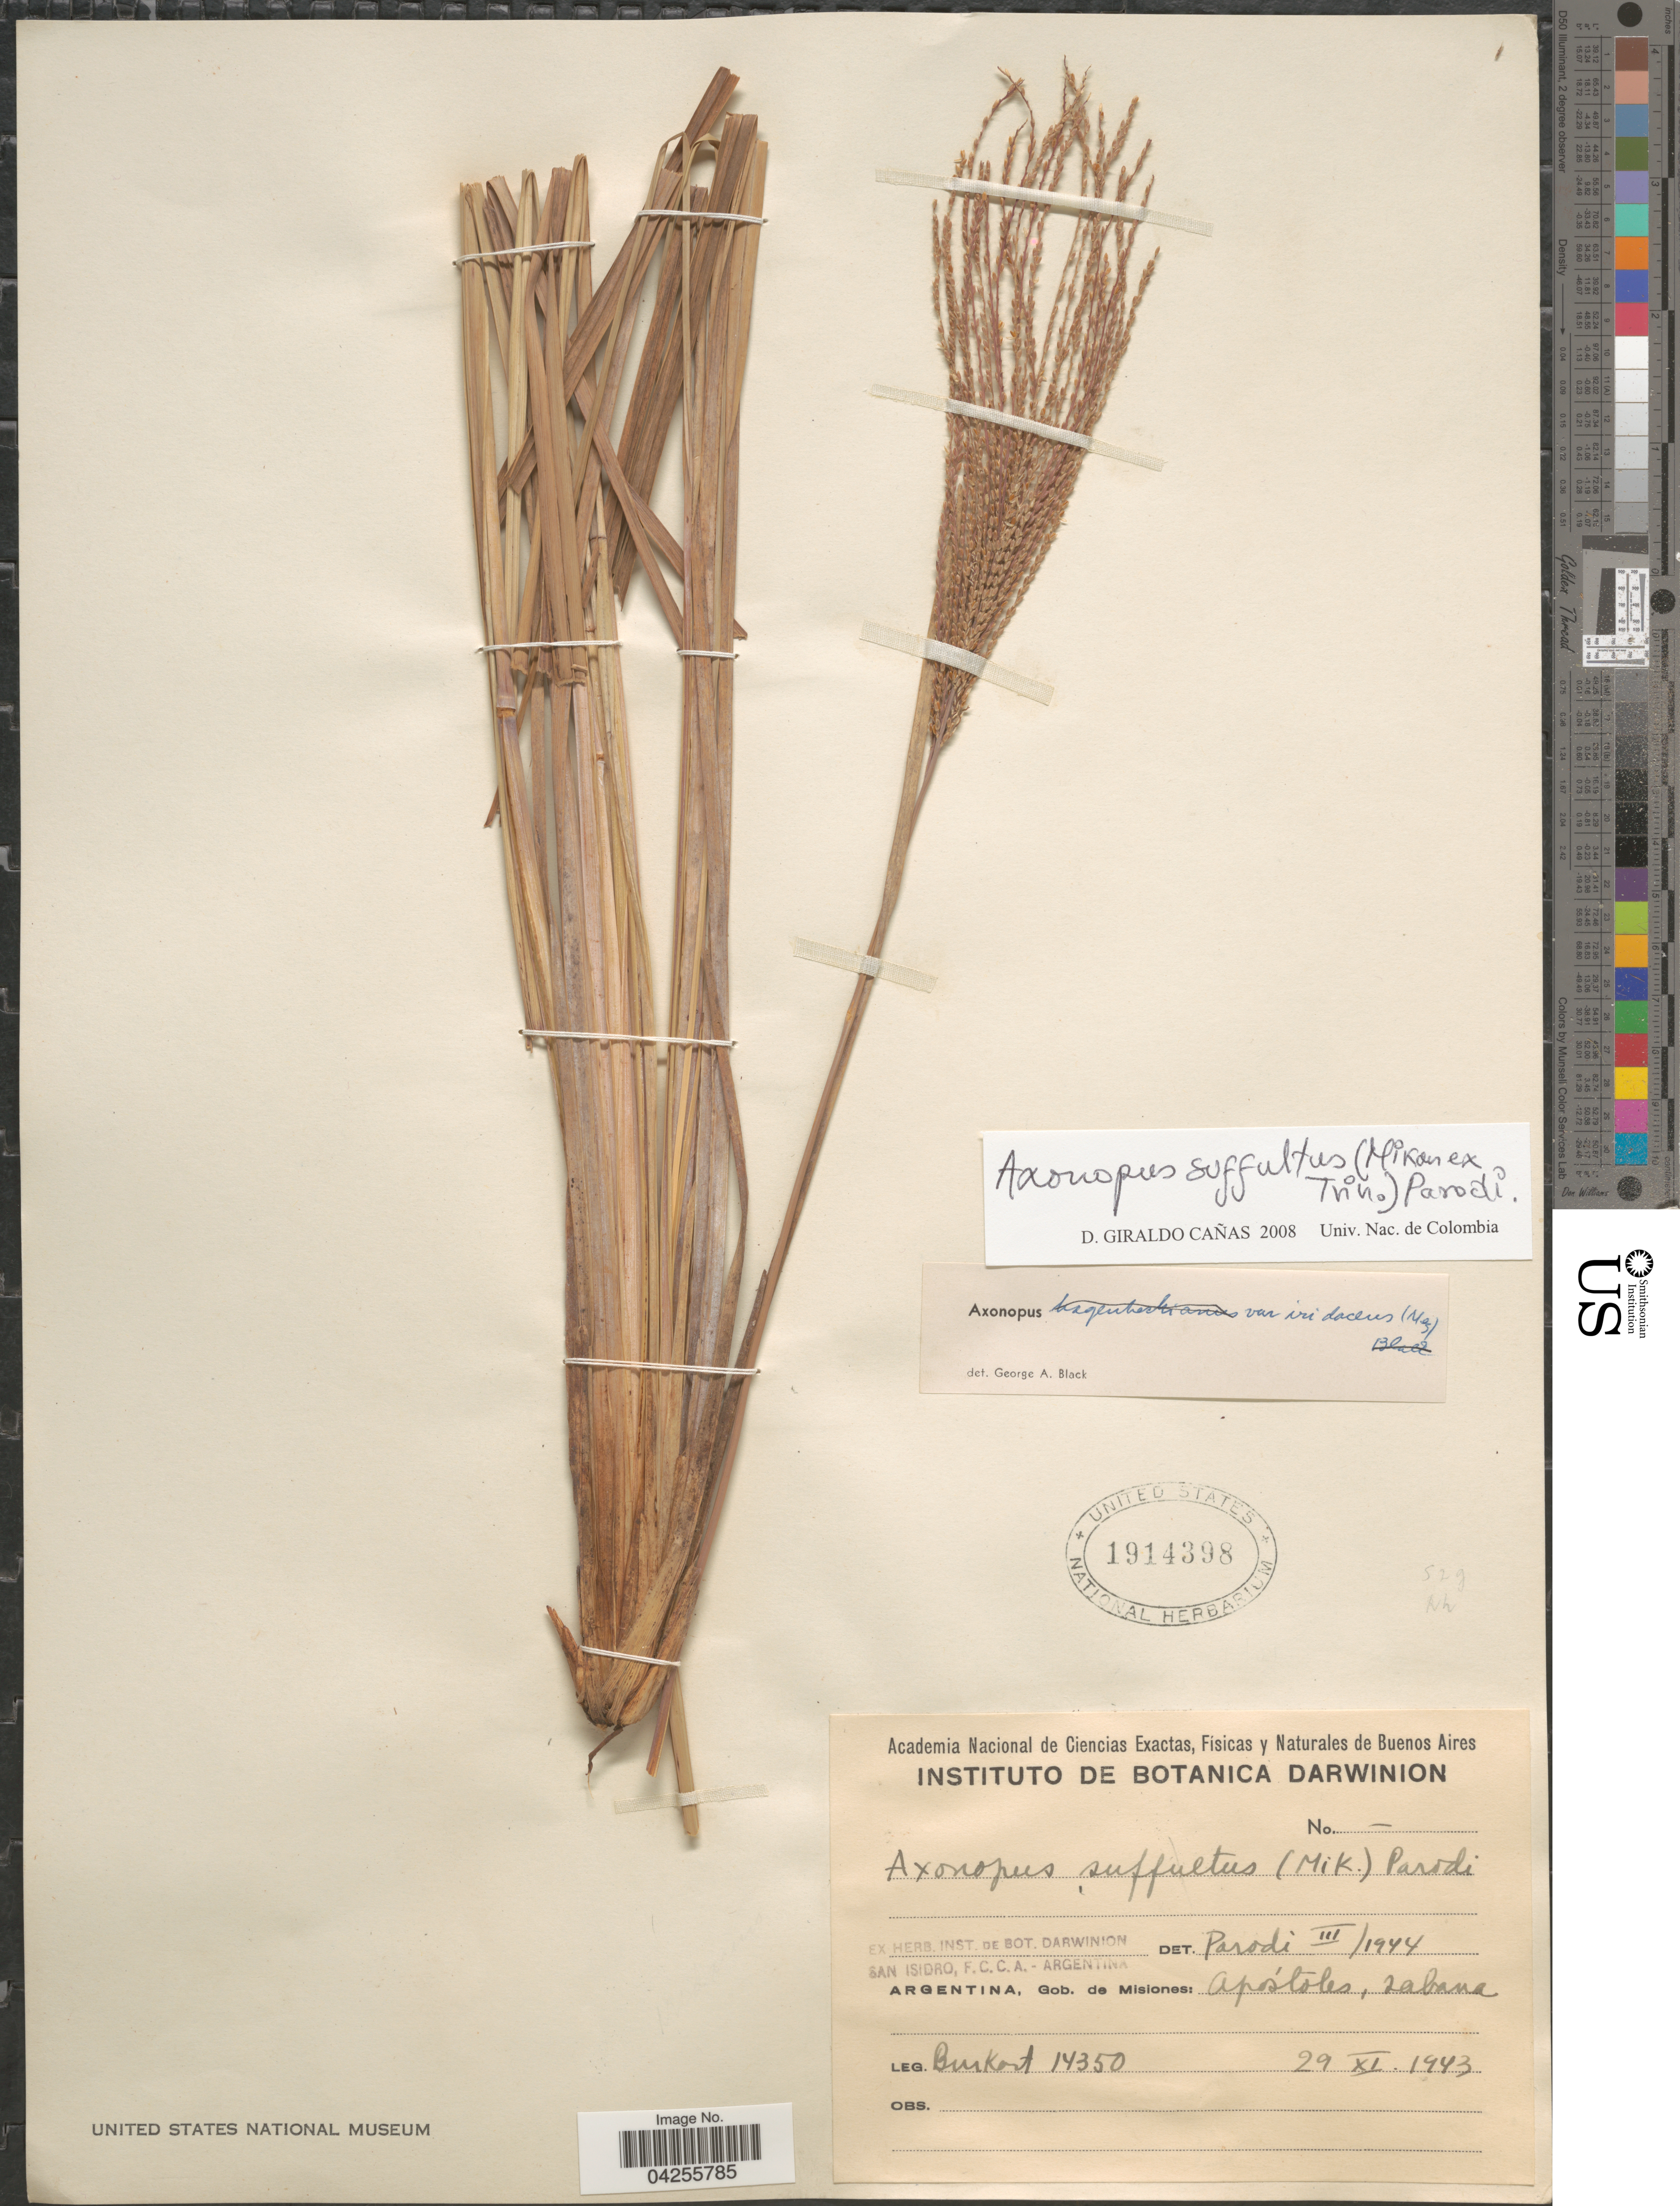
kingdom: Plantae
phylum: Tracheophyta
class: Liliopsida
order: Poales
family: Poaceae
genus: Axonopus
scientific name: Axonopus suffultus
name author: (Nees) Kuhlm.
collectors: -- Burkart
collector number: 14350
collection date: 1943-11-29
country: Argentina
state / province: Misiones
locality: Gob. de Misiones: Apóstoles, sabana.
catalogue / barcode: US 1914398